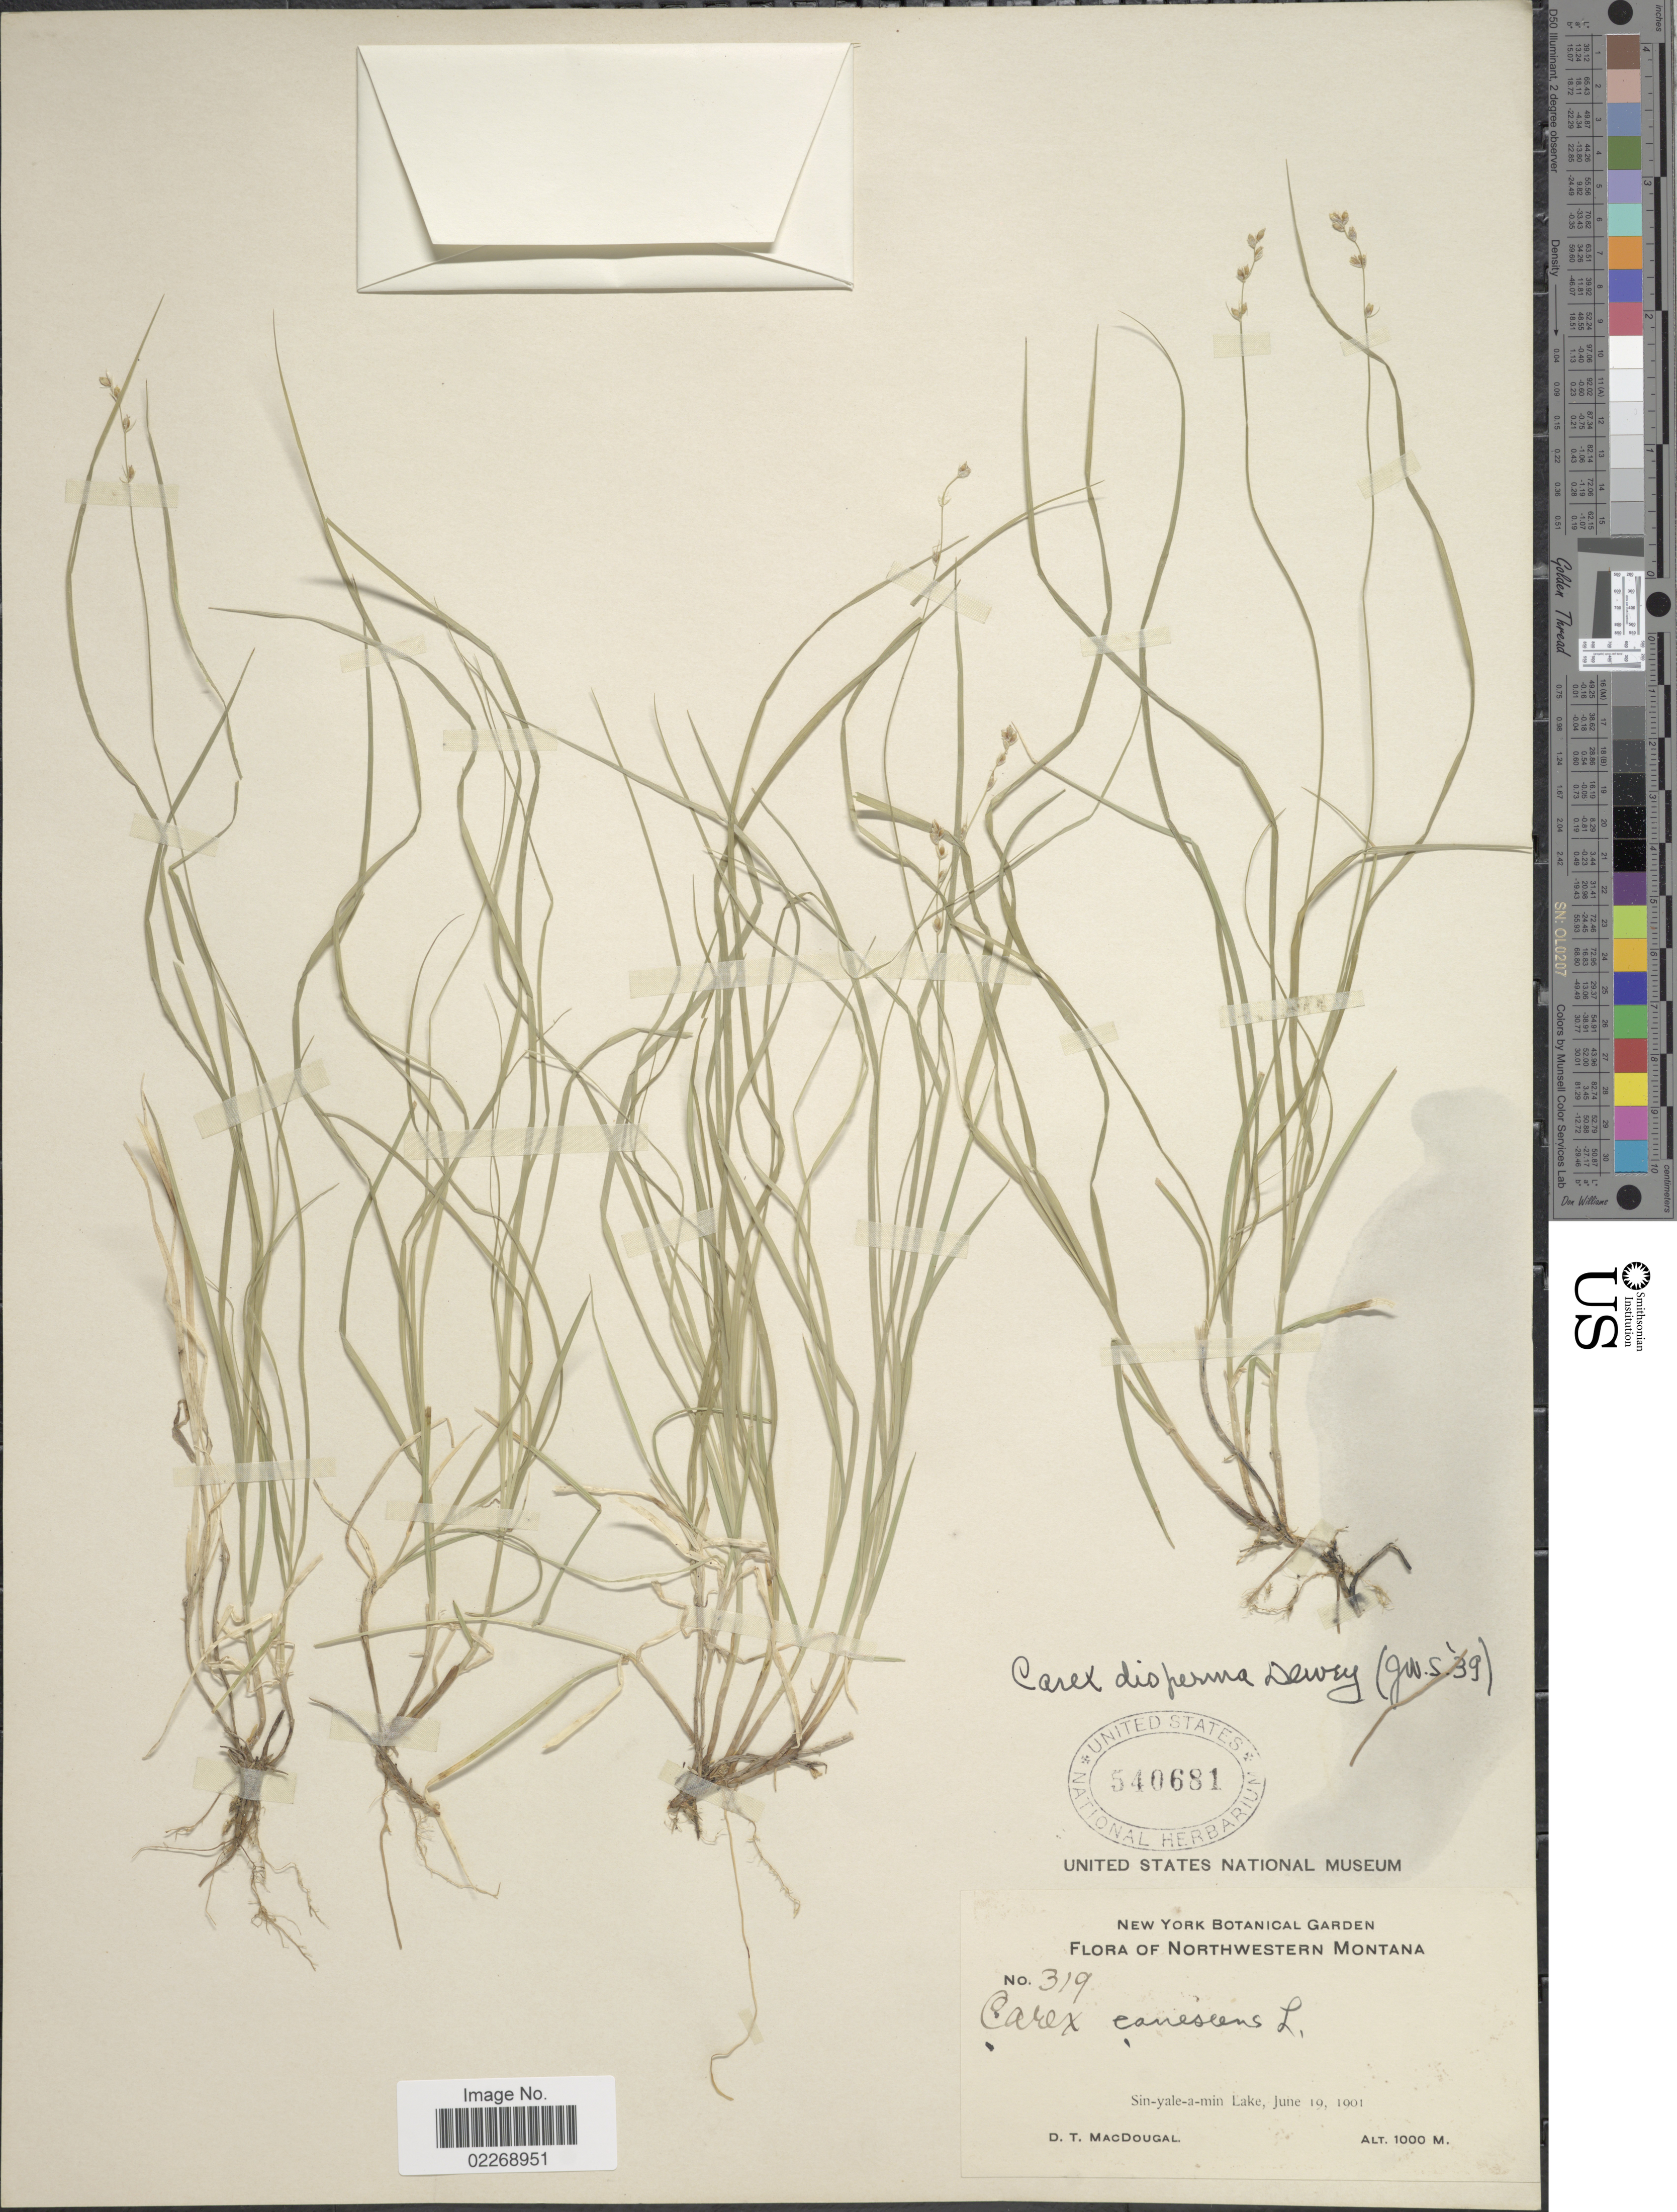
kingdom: Plantae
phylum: Tracheophyta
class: Liliopsida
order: Poales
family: Cyperaceae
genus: Carex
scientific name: Carex disperma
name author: Dewey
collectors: D. T. MacDougal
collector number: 319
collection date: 1901-06-19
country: United States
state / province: Montana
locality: Northwestern Montana, Sin-yale-a-min Lake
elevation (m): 1000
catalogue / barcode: US 540681